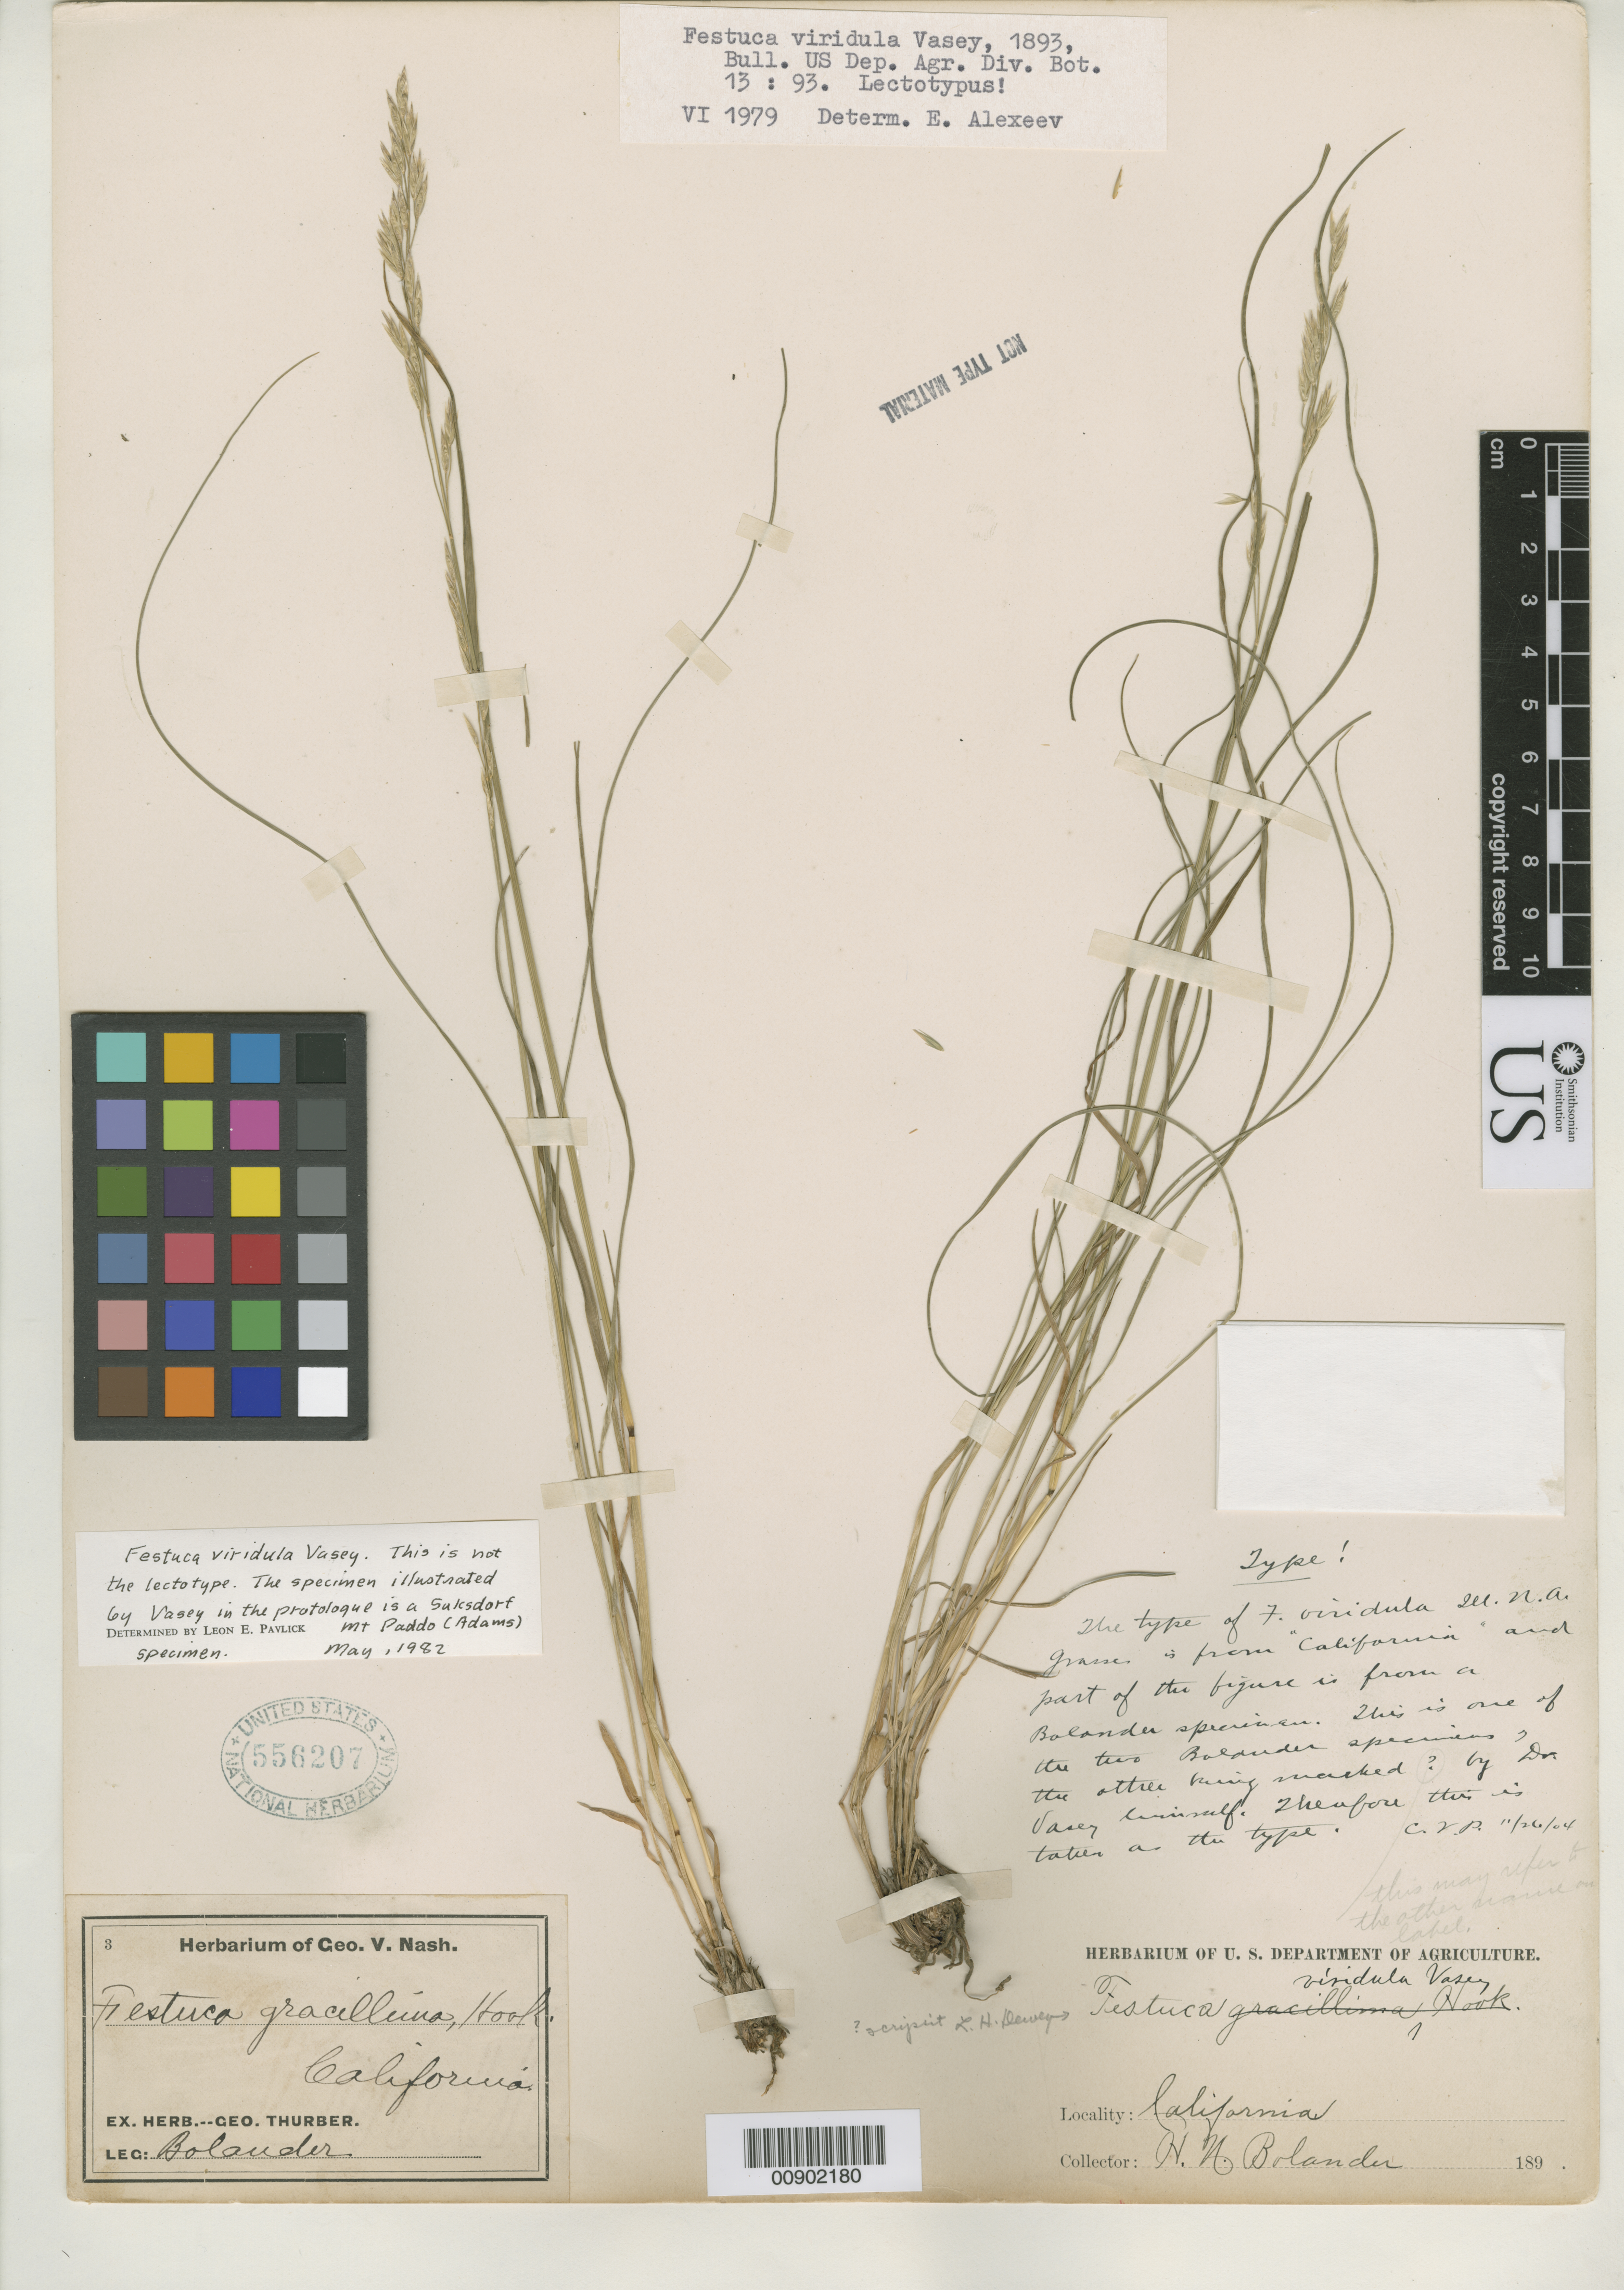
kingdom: Plantae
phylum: Tracheophyta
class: Liliopsida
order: Poales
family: Poaceae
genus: Festuca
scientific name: Festuca viridula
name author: Vasey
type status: Syntype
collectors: H. Bolander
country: United States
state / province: California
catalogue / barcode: US 556207